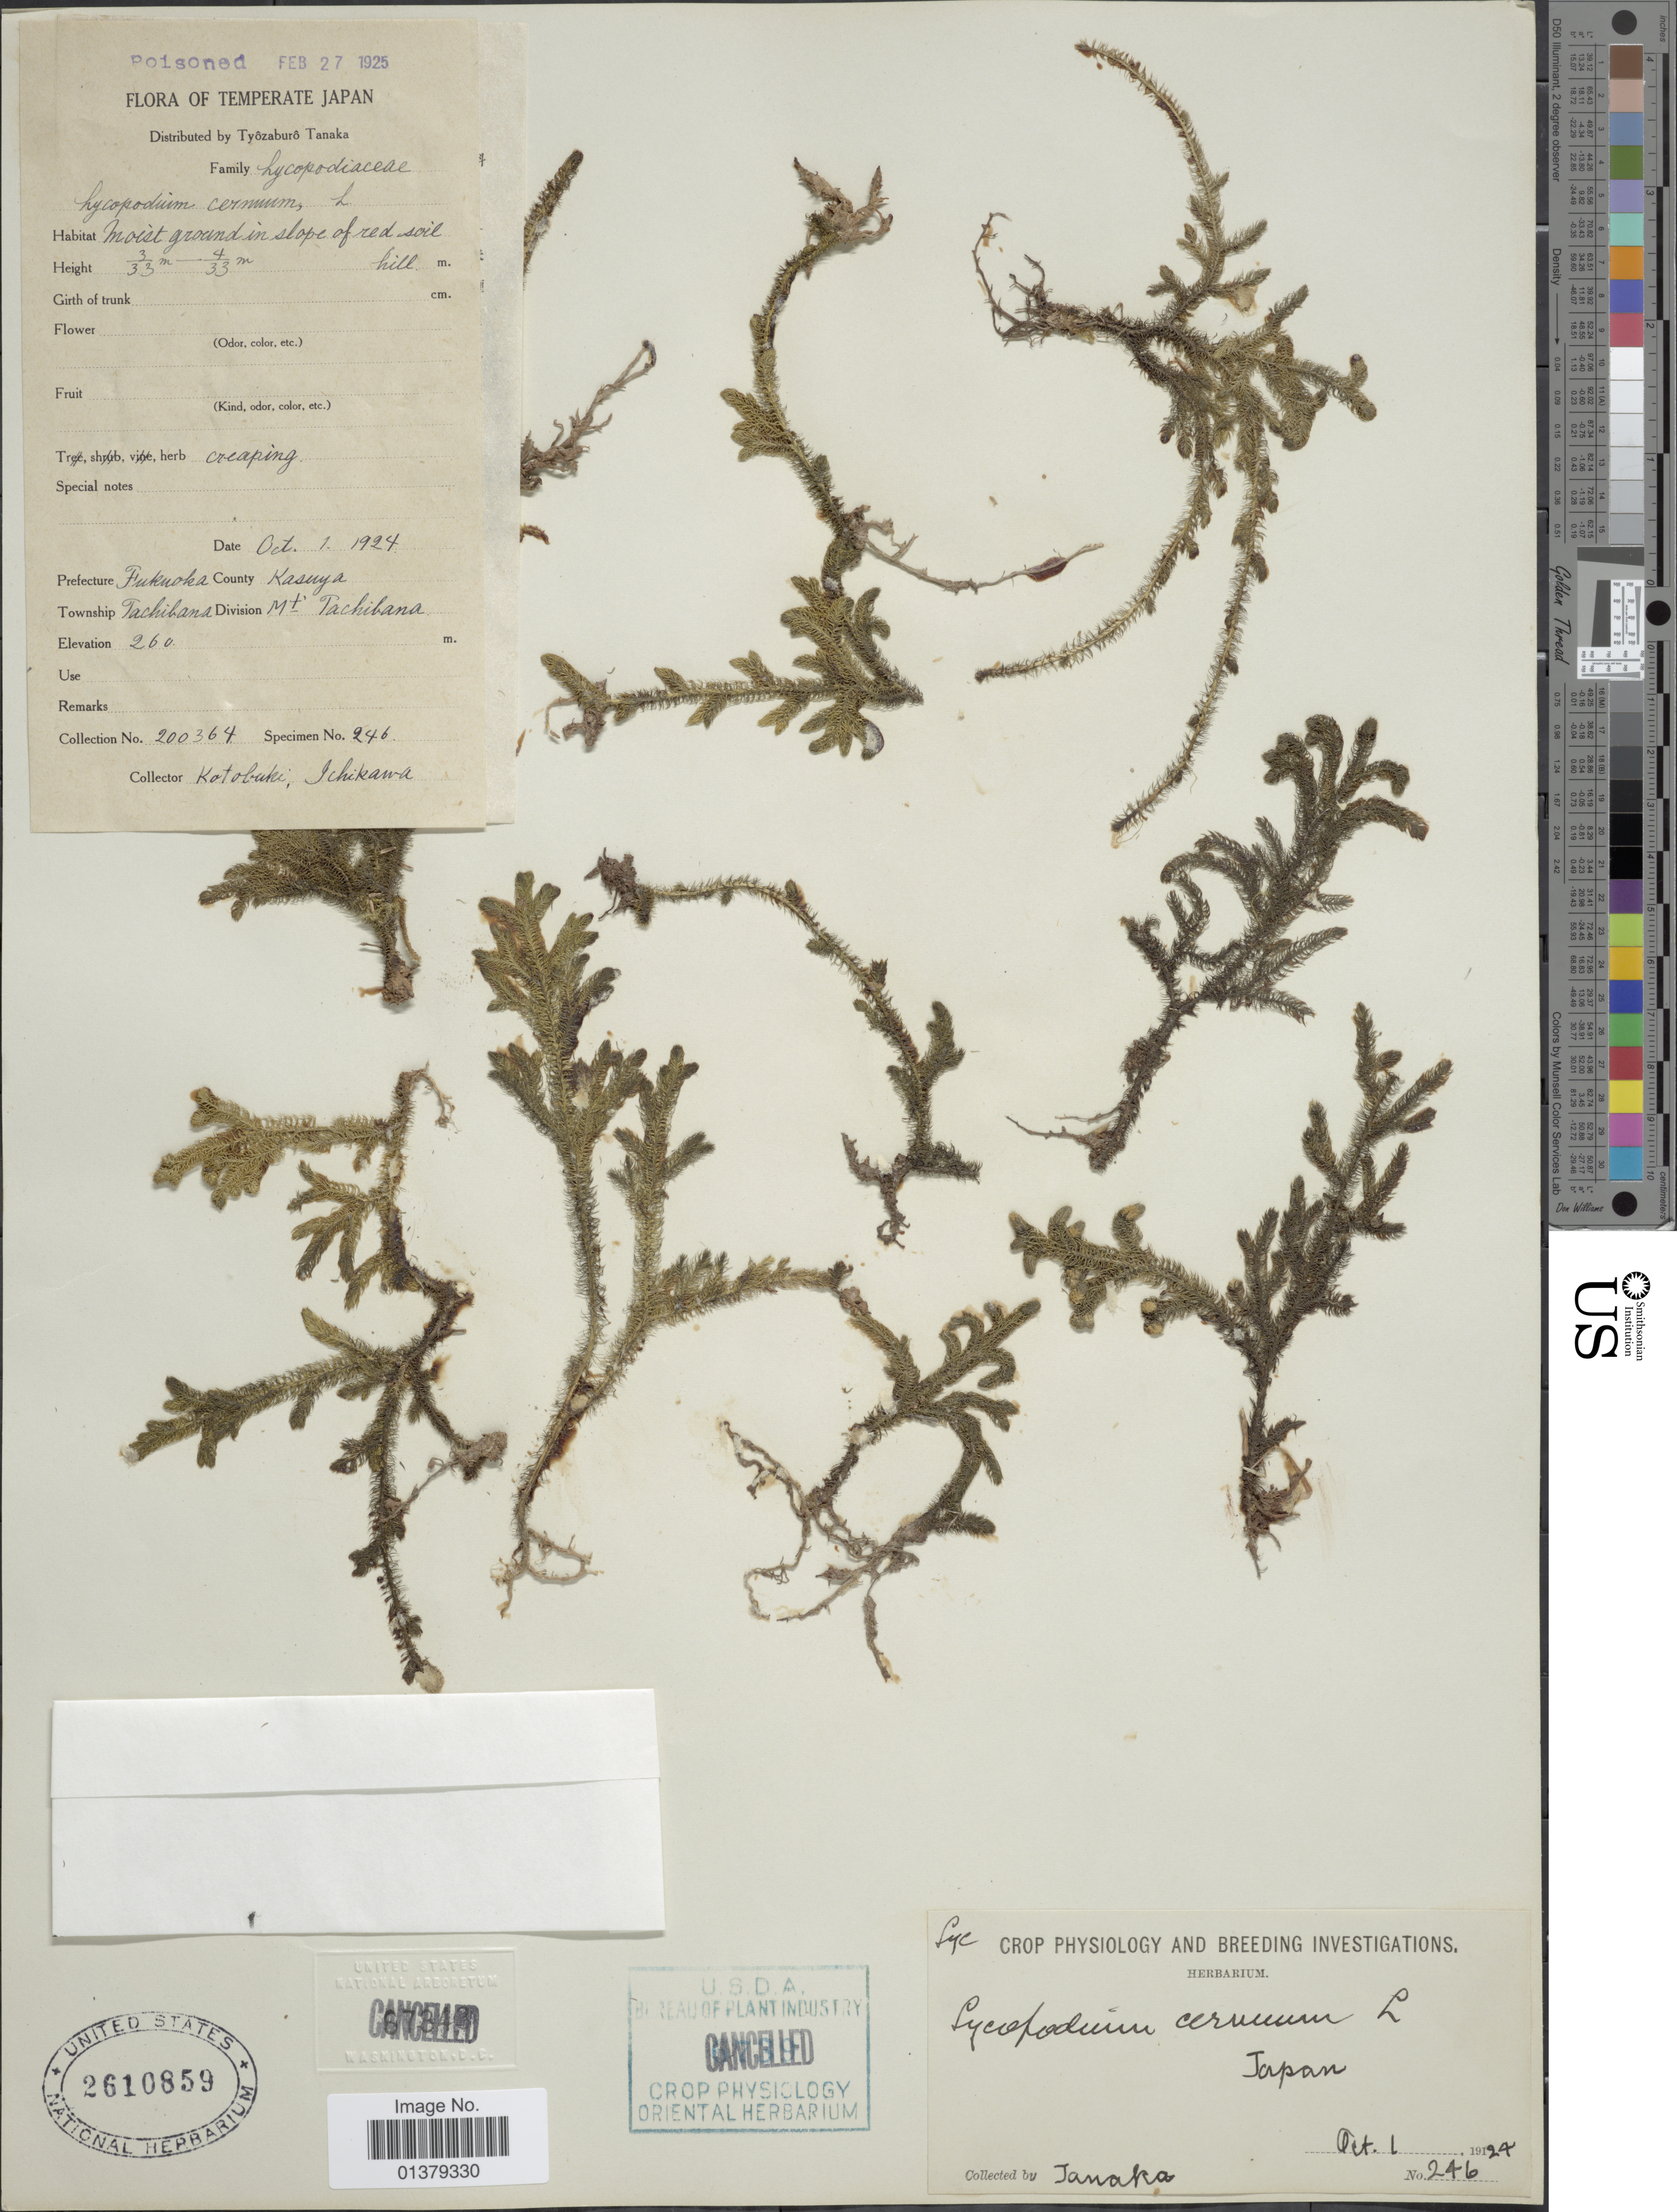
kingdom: Plantae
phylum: Tracheophyta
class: Lycopodiopsida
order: Lycopodiales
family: Lycopodiaceae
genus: Palhinhaea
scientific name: Palhinhaea cernua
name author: (L.) Vasc. & Franco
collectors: K. Ichikawa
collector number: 200364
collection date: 1924-10-01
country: Japan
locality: Fukuoka, Kasuya, Tachibana, County Kasuya, Mt Tachibana.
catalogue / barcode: US 2610859